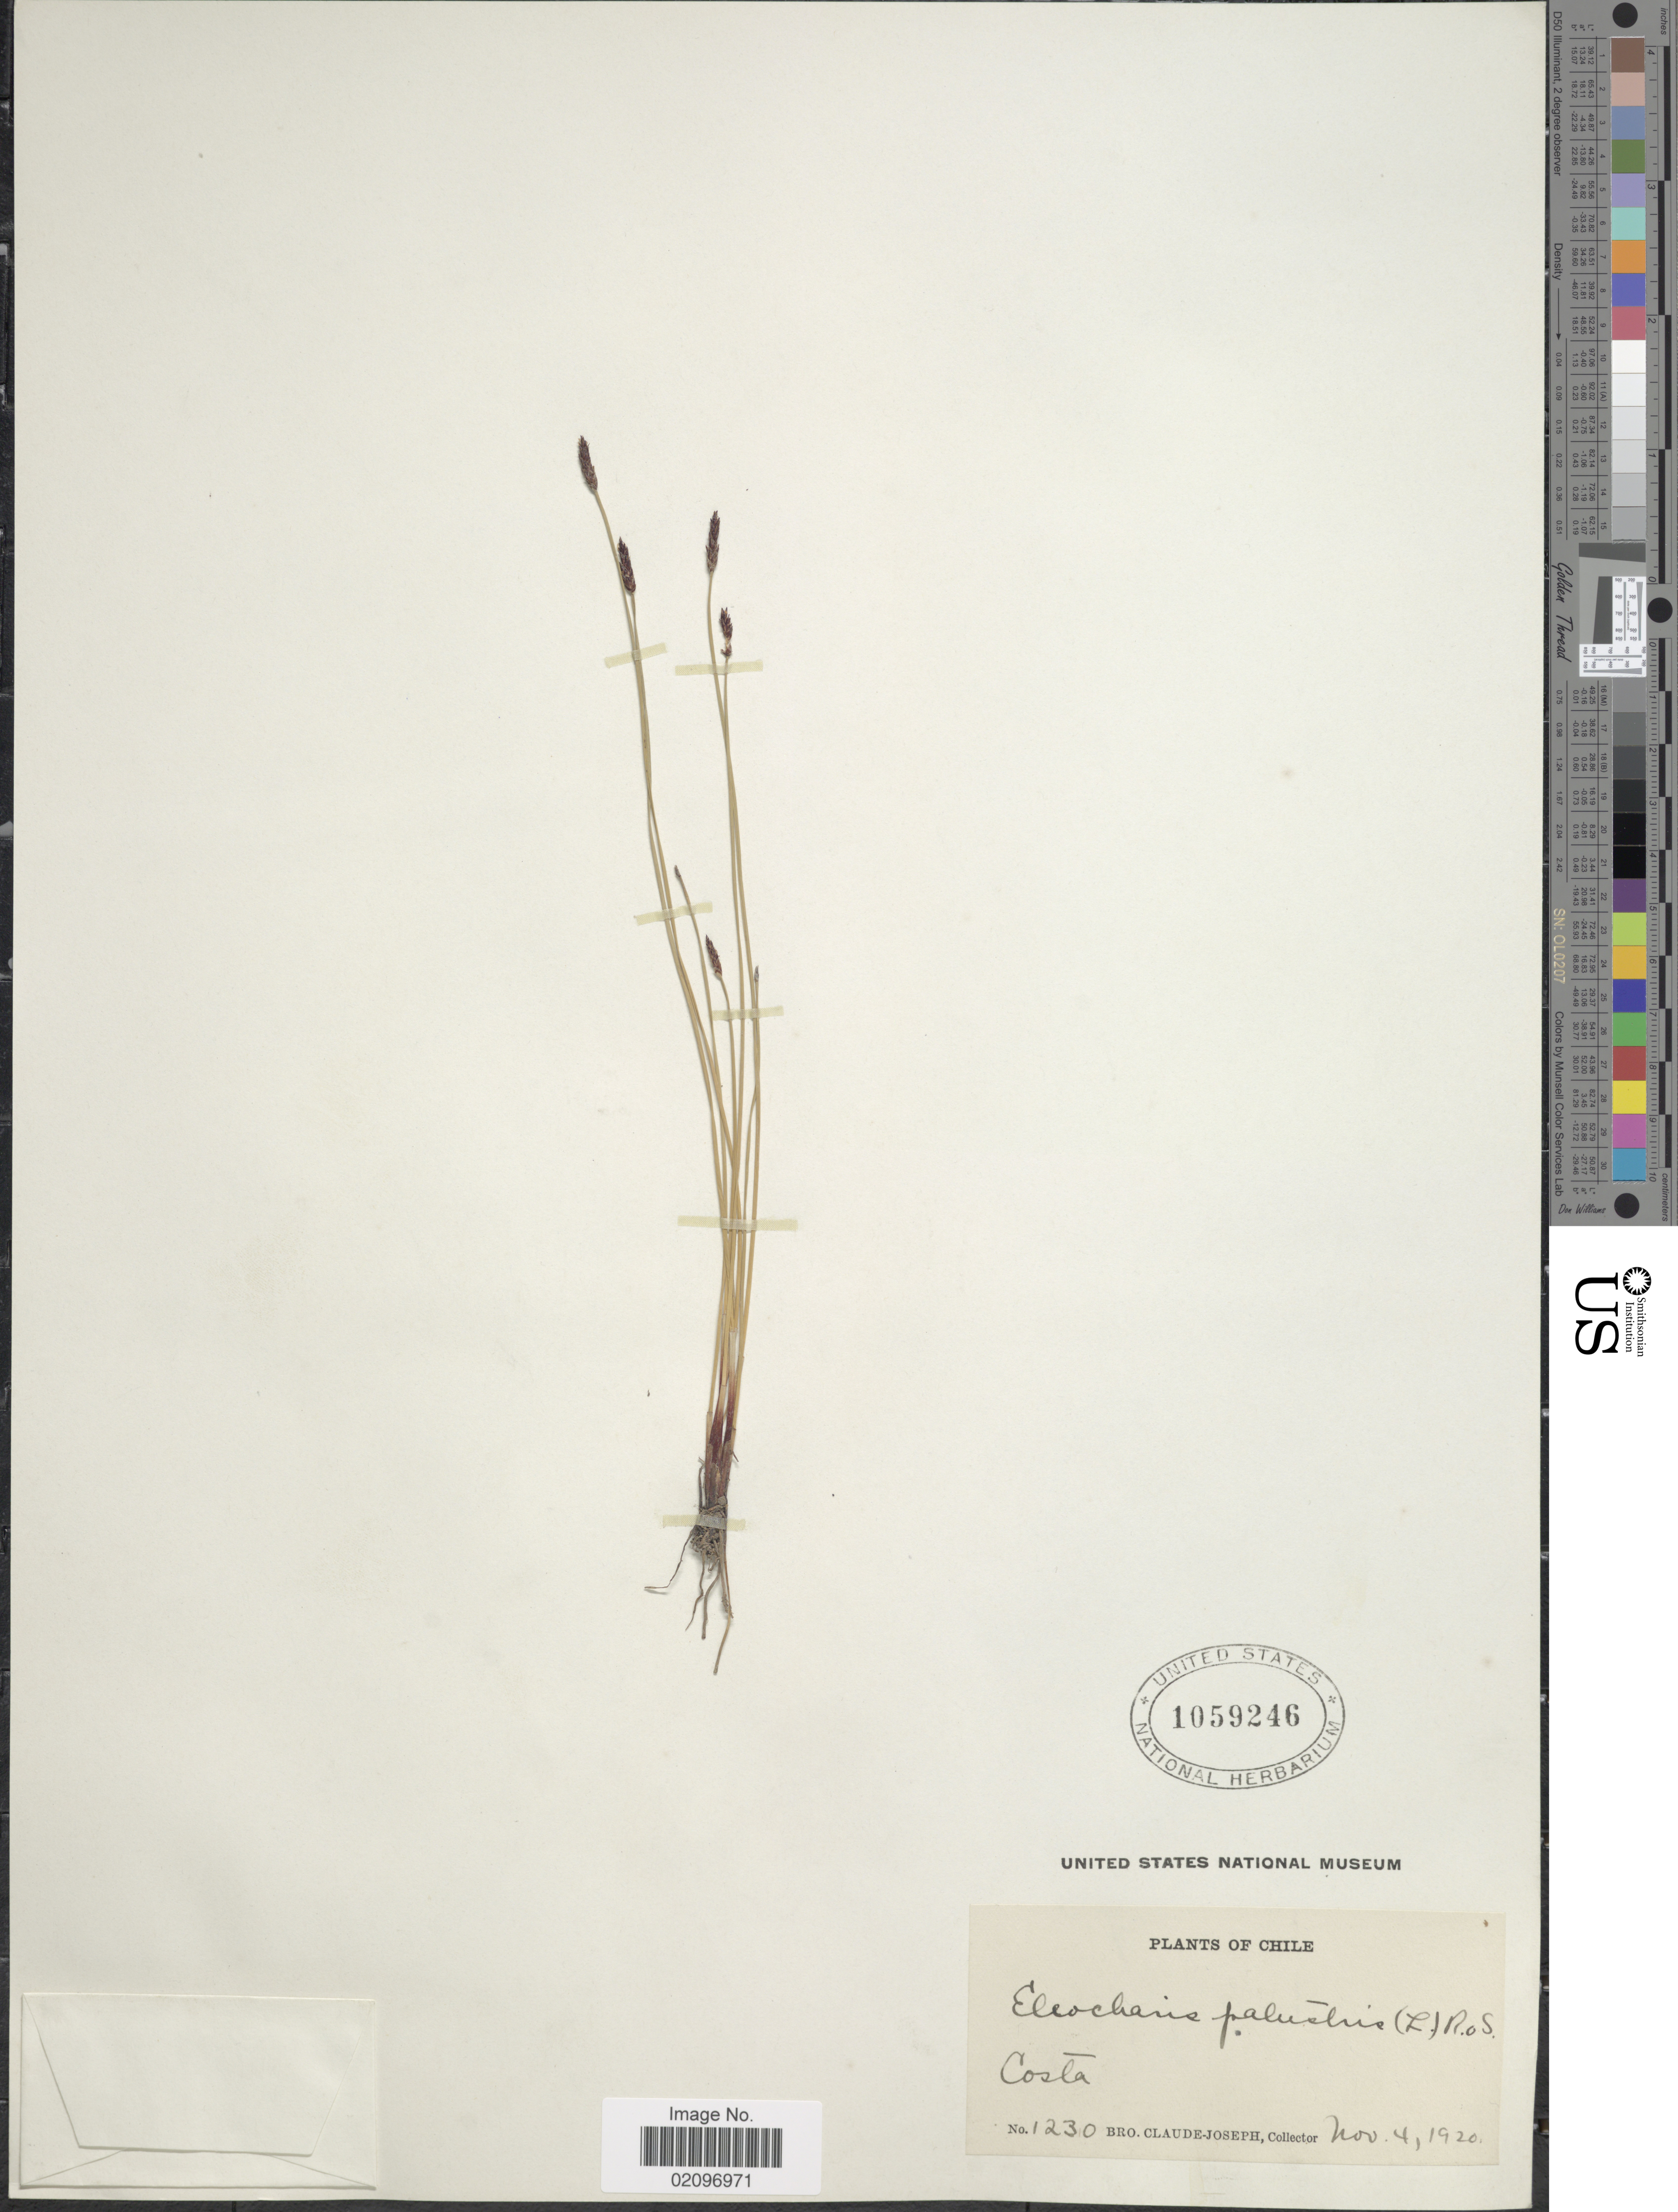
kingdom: Plantae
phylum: Tracheophyta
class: Liliopsida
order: Poales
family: Cyperaceae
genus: Eleocharis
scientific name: Eleocharis palustris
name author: (L.) Roem. & Schult.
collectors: Bro. Claude-Joseph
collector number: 1230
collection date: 1920-11-04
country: Chile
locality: Costa, Chile.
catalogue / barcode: US 1059246